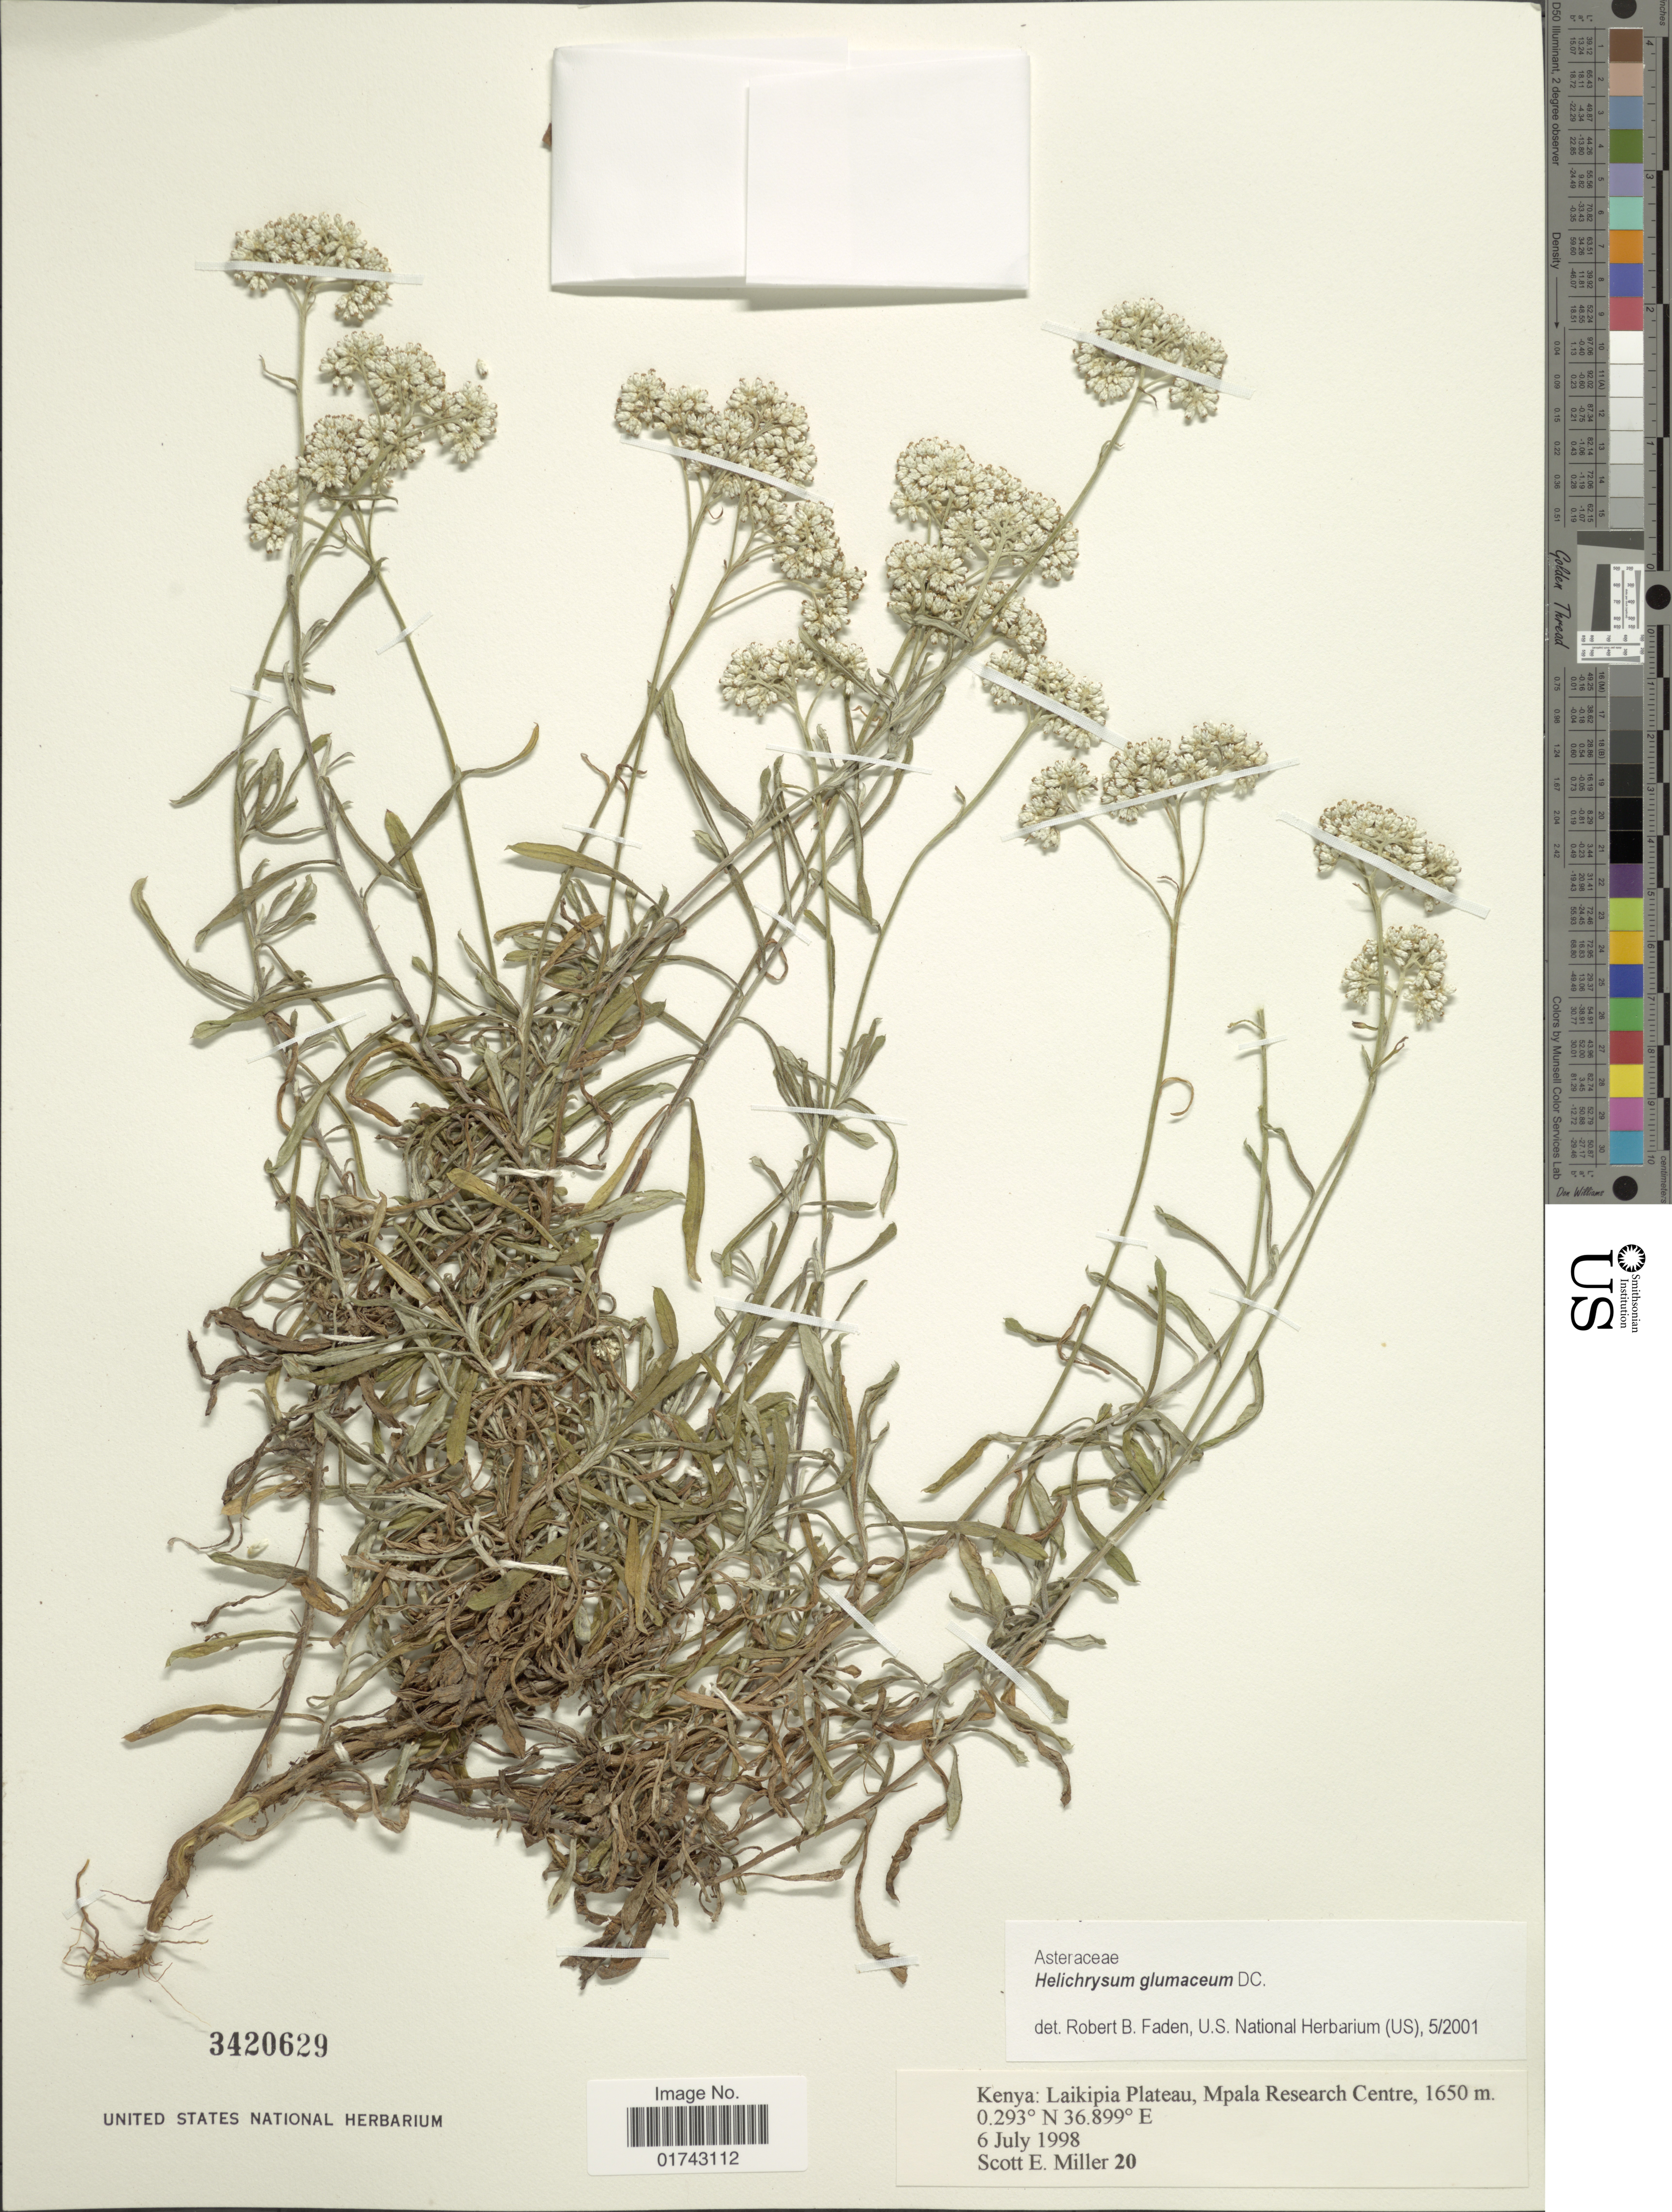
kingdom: Plantae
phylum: Tracheophyta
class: Magnoliopsida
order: Asterales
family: Asteraceae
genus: Helichrysum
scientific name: Helichrysum glumaceum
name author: DC.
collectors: S. E. Miller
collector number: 20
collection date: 1998-07-06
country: Kenya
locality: Kenya: laikipia Plateau, Mpala Research Centre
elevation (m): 1650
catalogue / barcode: US 3420629